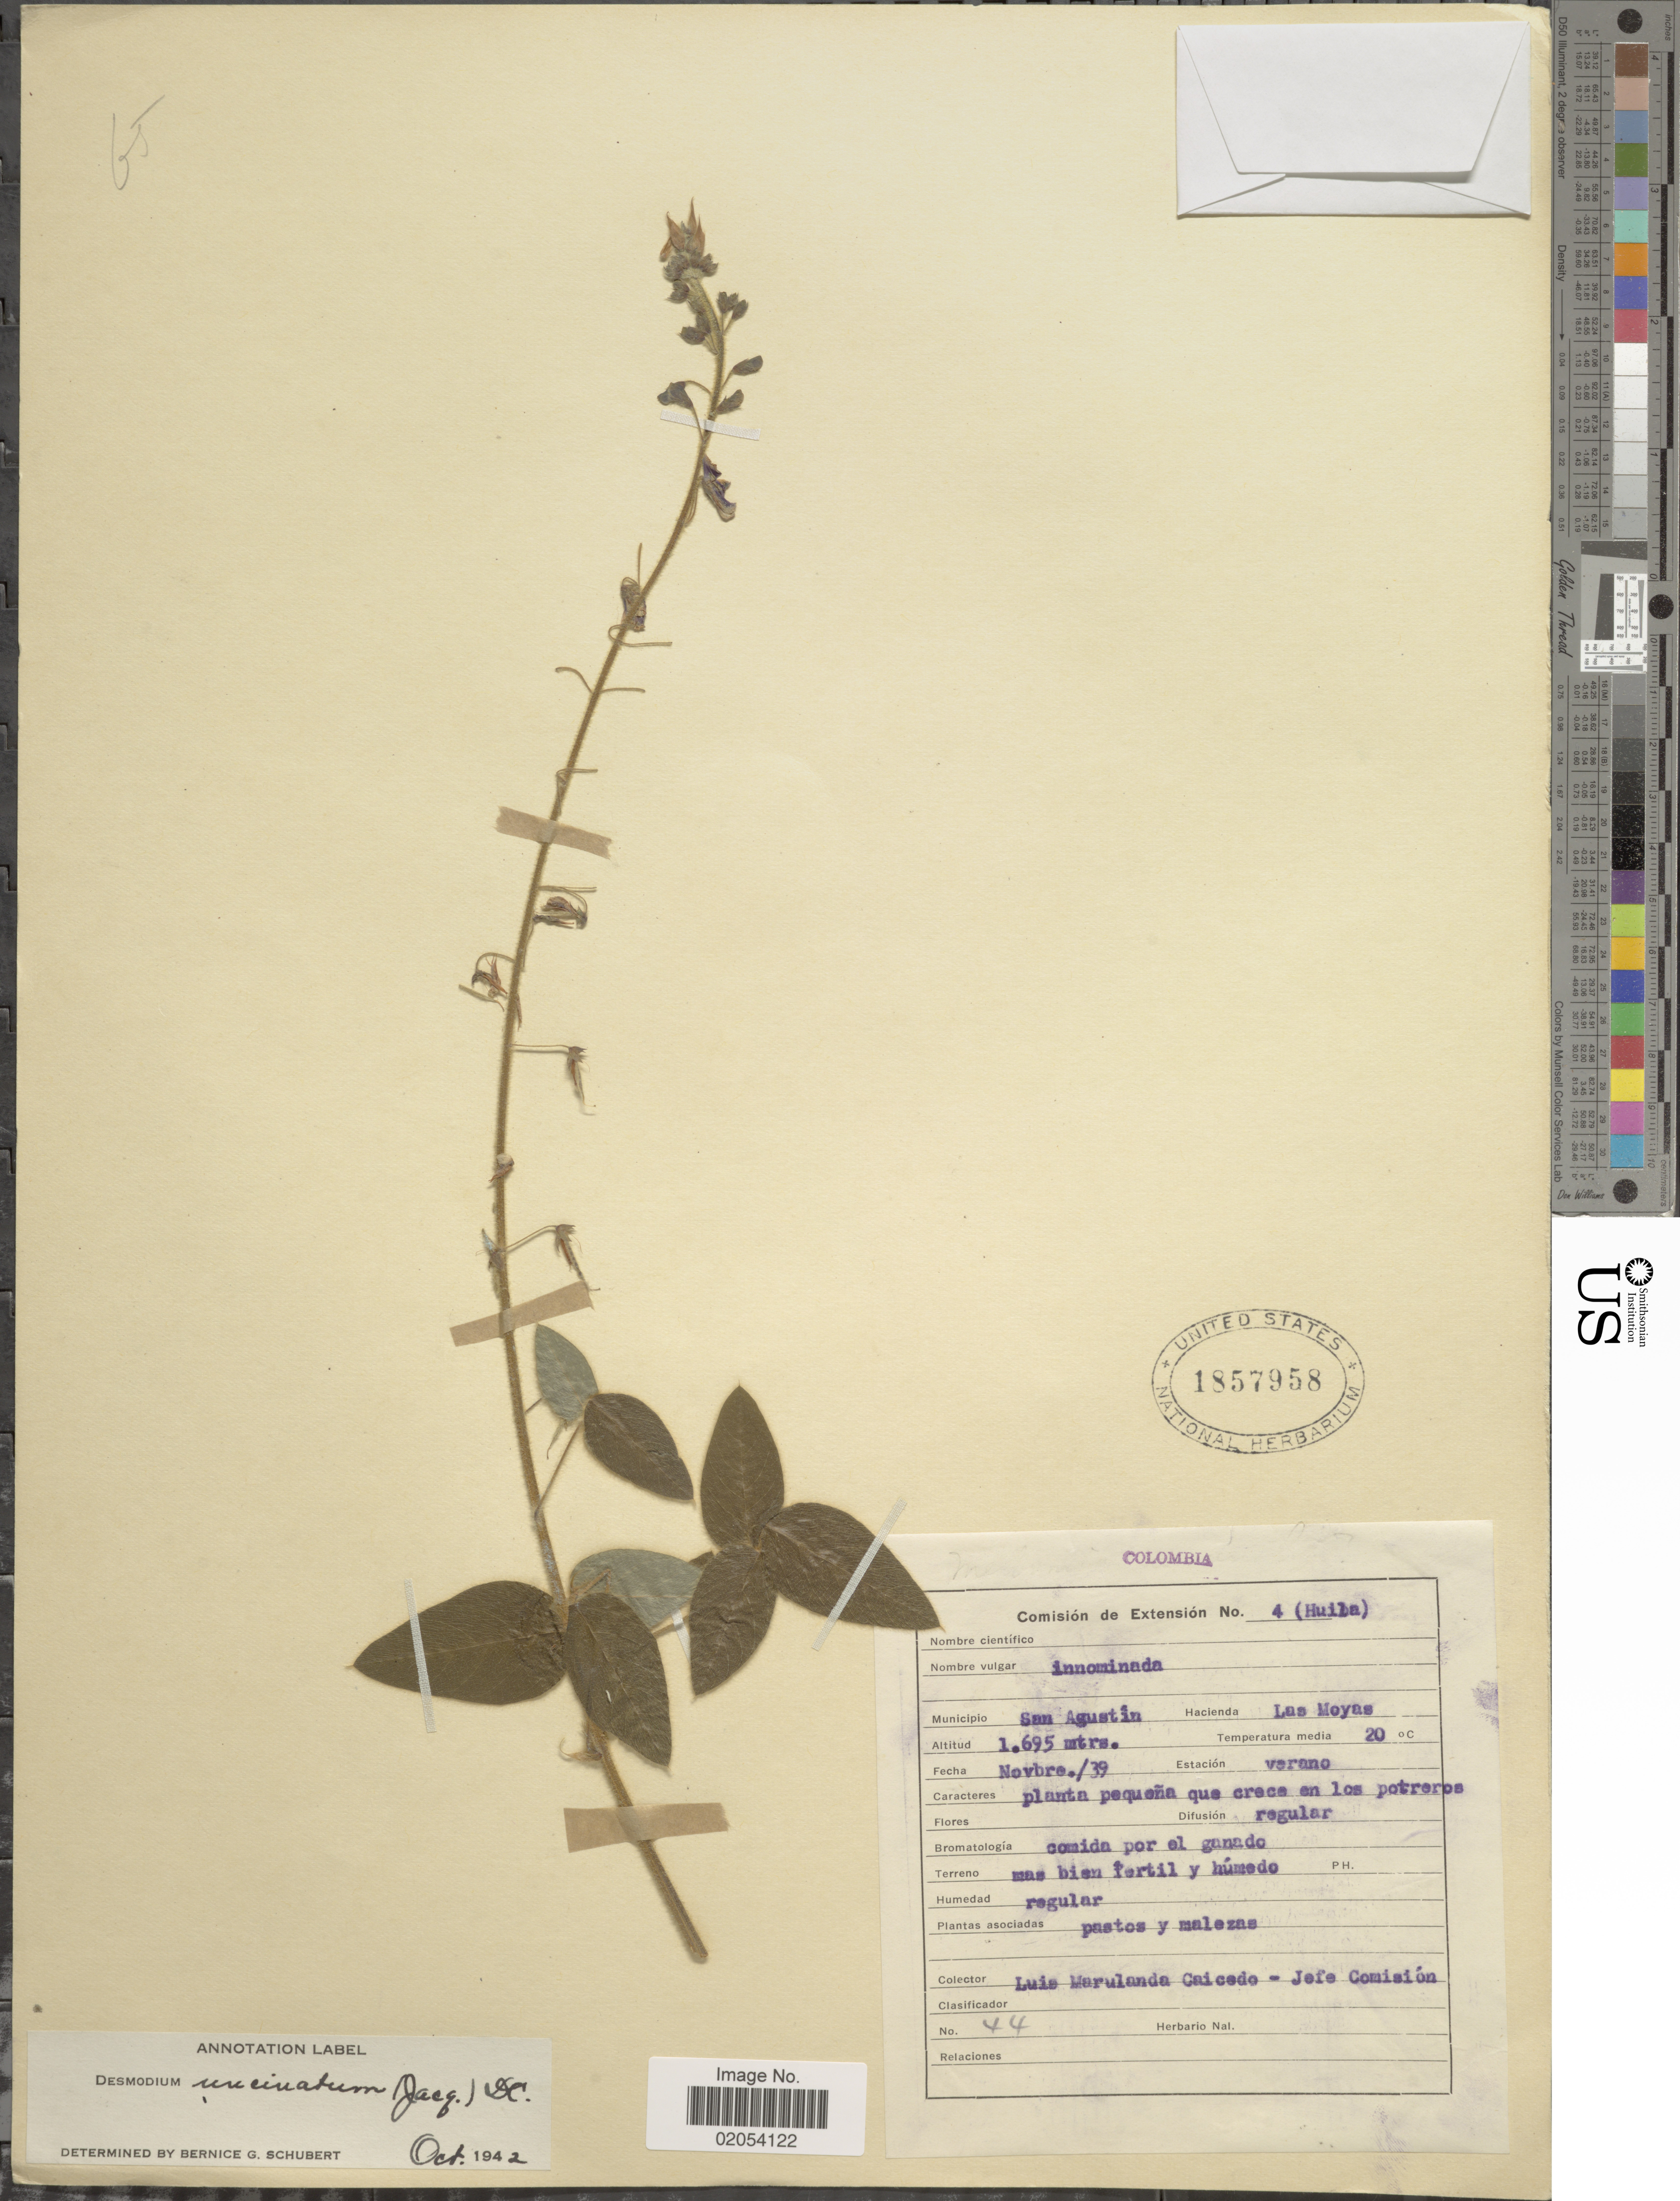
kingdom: Plantae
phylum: Tracheophyta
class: Magnoliopsida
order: Fabales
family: Fabaceae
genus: Desmodium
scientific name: Desmodium uncinatum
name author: (Jacq.) DC.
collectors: L. Marulanda Caicedo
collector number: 44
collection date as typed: Transcribed d/m/y: /11/39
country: Colombia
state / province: Huila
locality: Municipio San Agustin Hacienda Las Moyas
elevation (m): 1695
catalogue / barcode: US 1857958